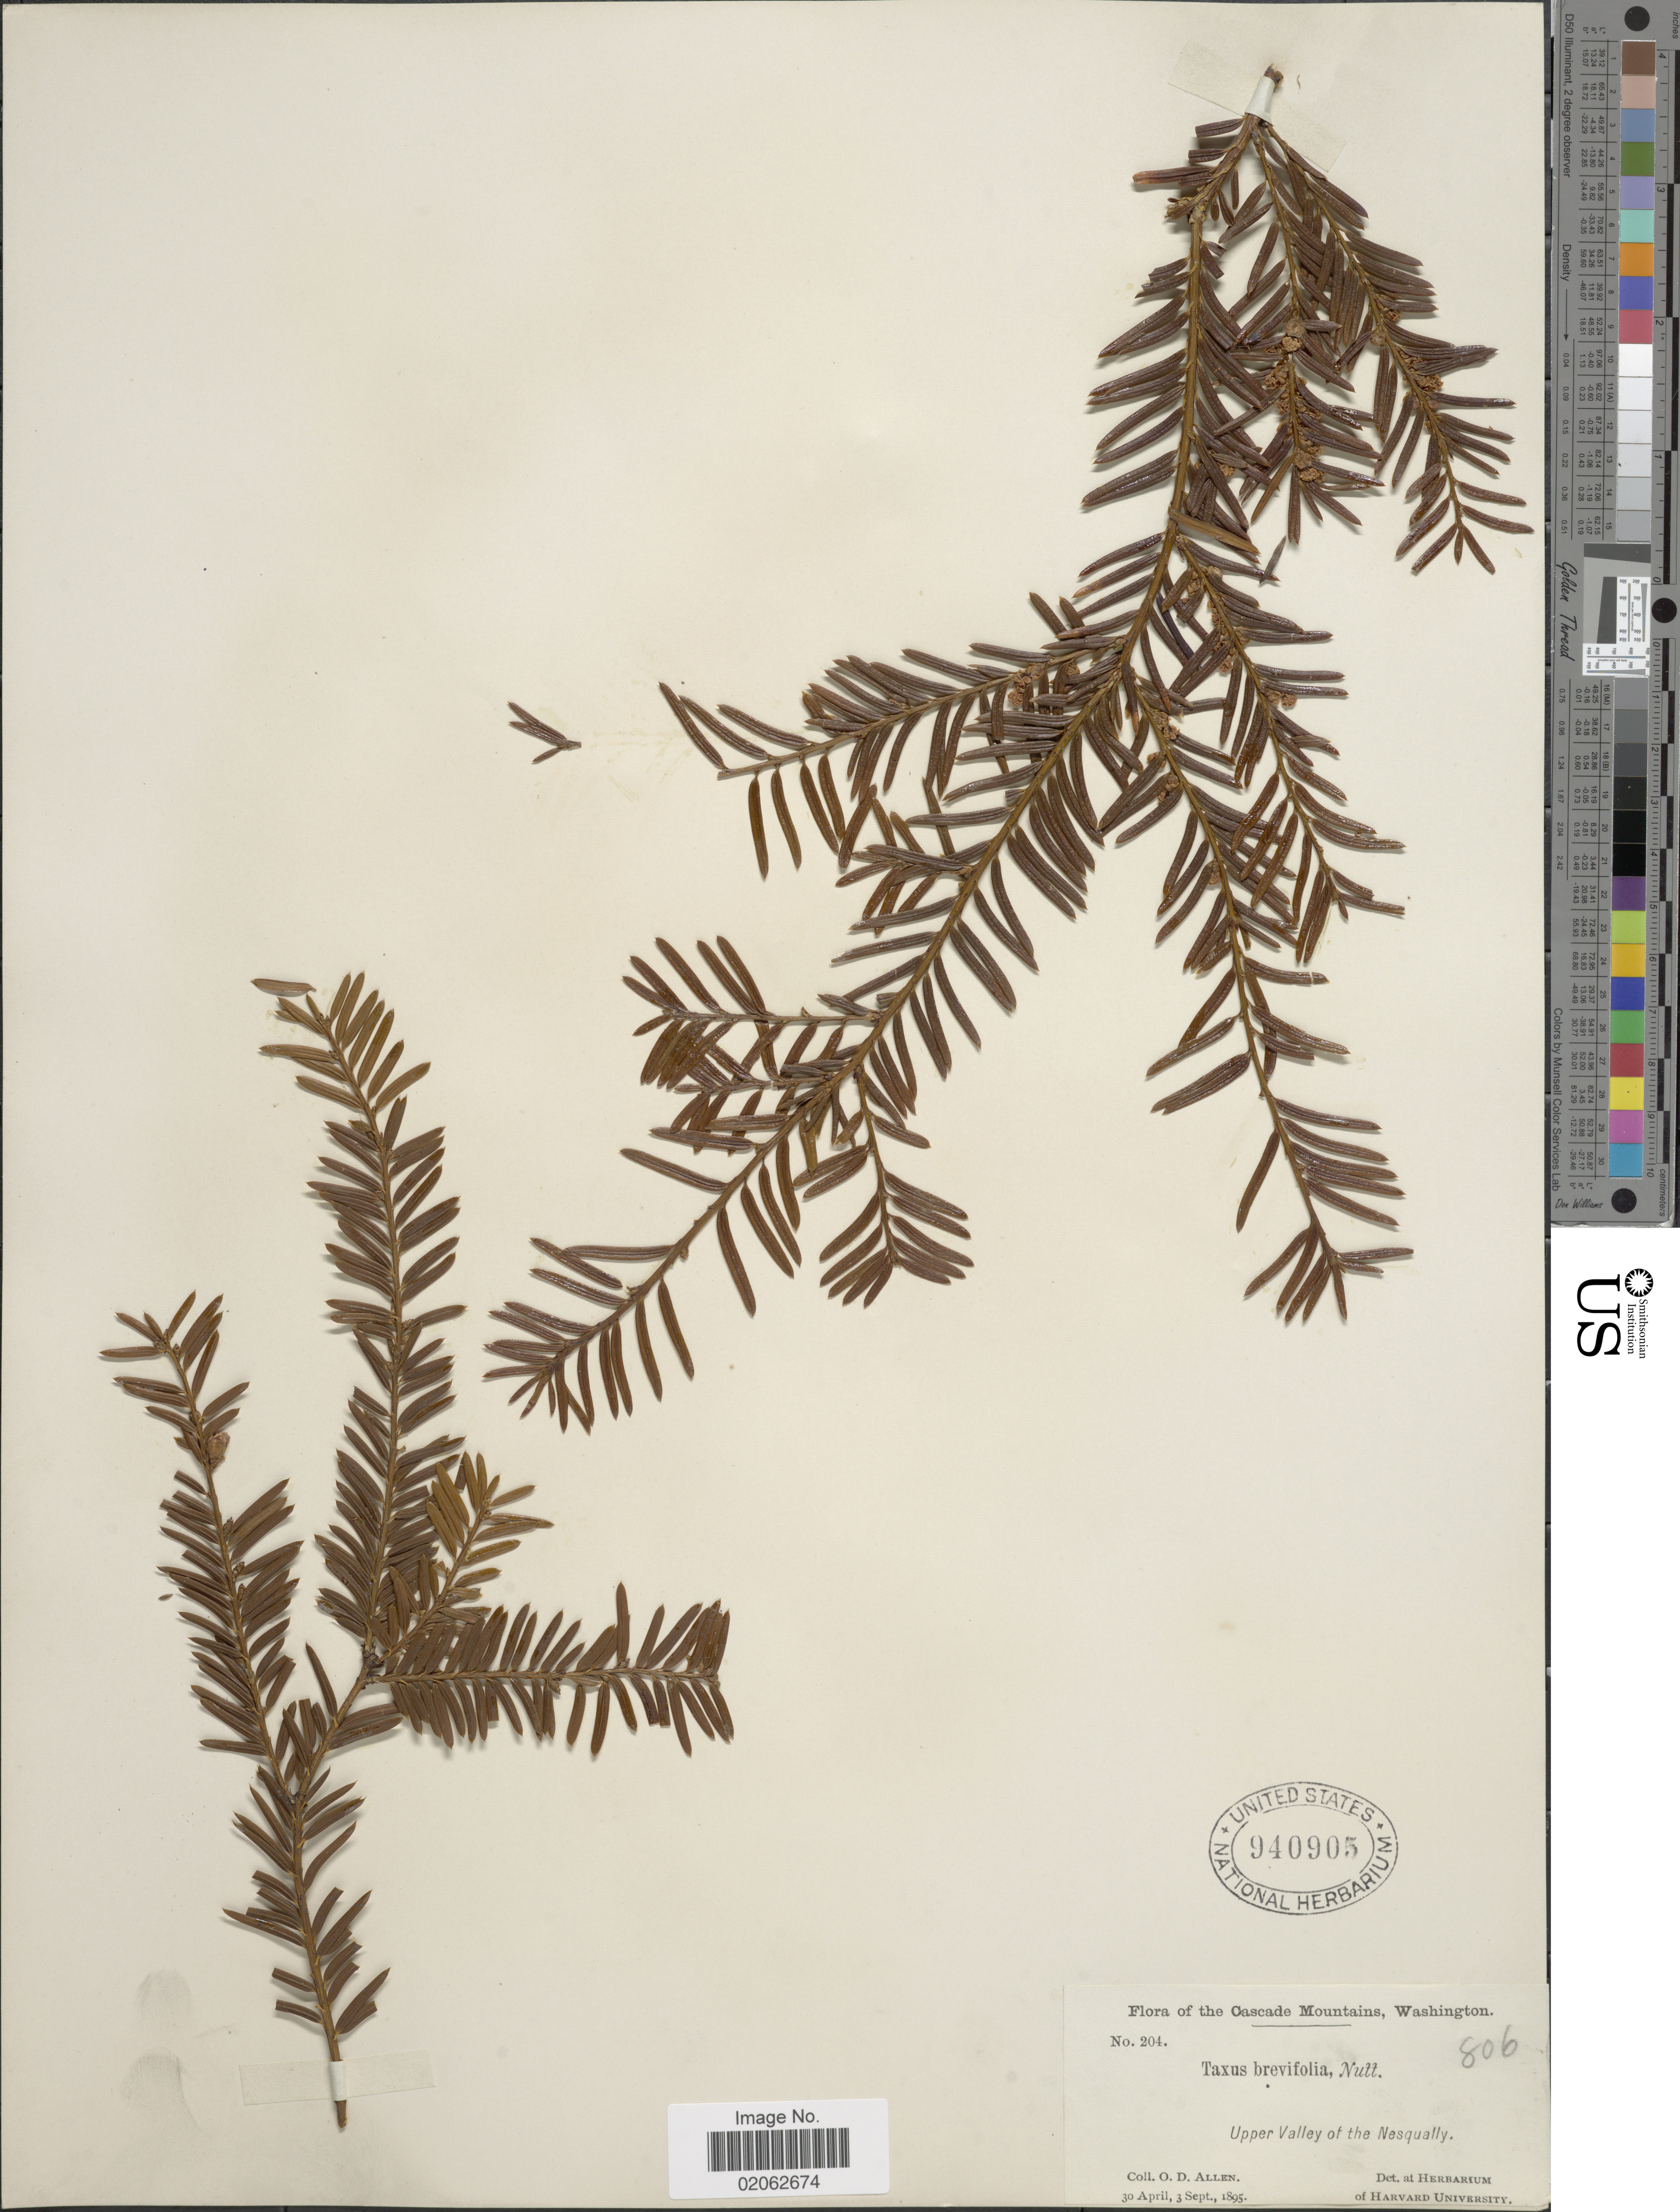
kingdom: Plantae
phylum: Tracheophyta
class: Pinopsida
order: Pinales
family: Taxaceae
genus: Taxus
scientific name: Taxus brevifolia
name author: Nutt.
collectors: O. D. Allen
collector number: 204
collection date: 1895-04-30/1895-09-03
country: United States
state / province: Washington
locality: The Cascade Mountains, Washington, Upper Valley of the Nesqually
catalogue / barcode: US 940905